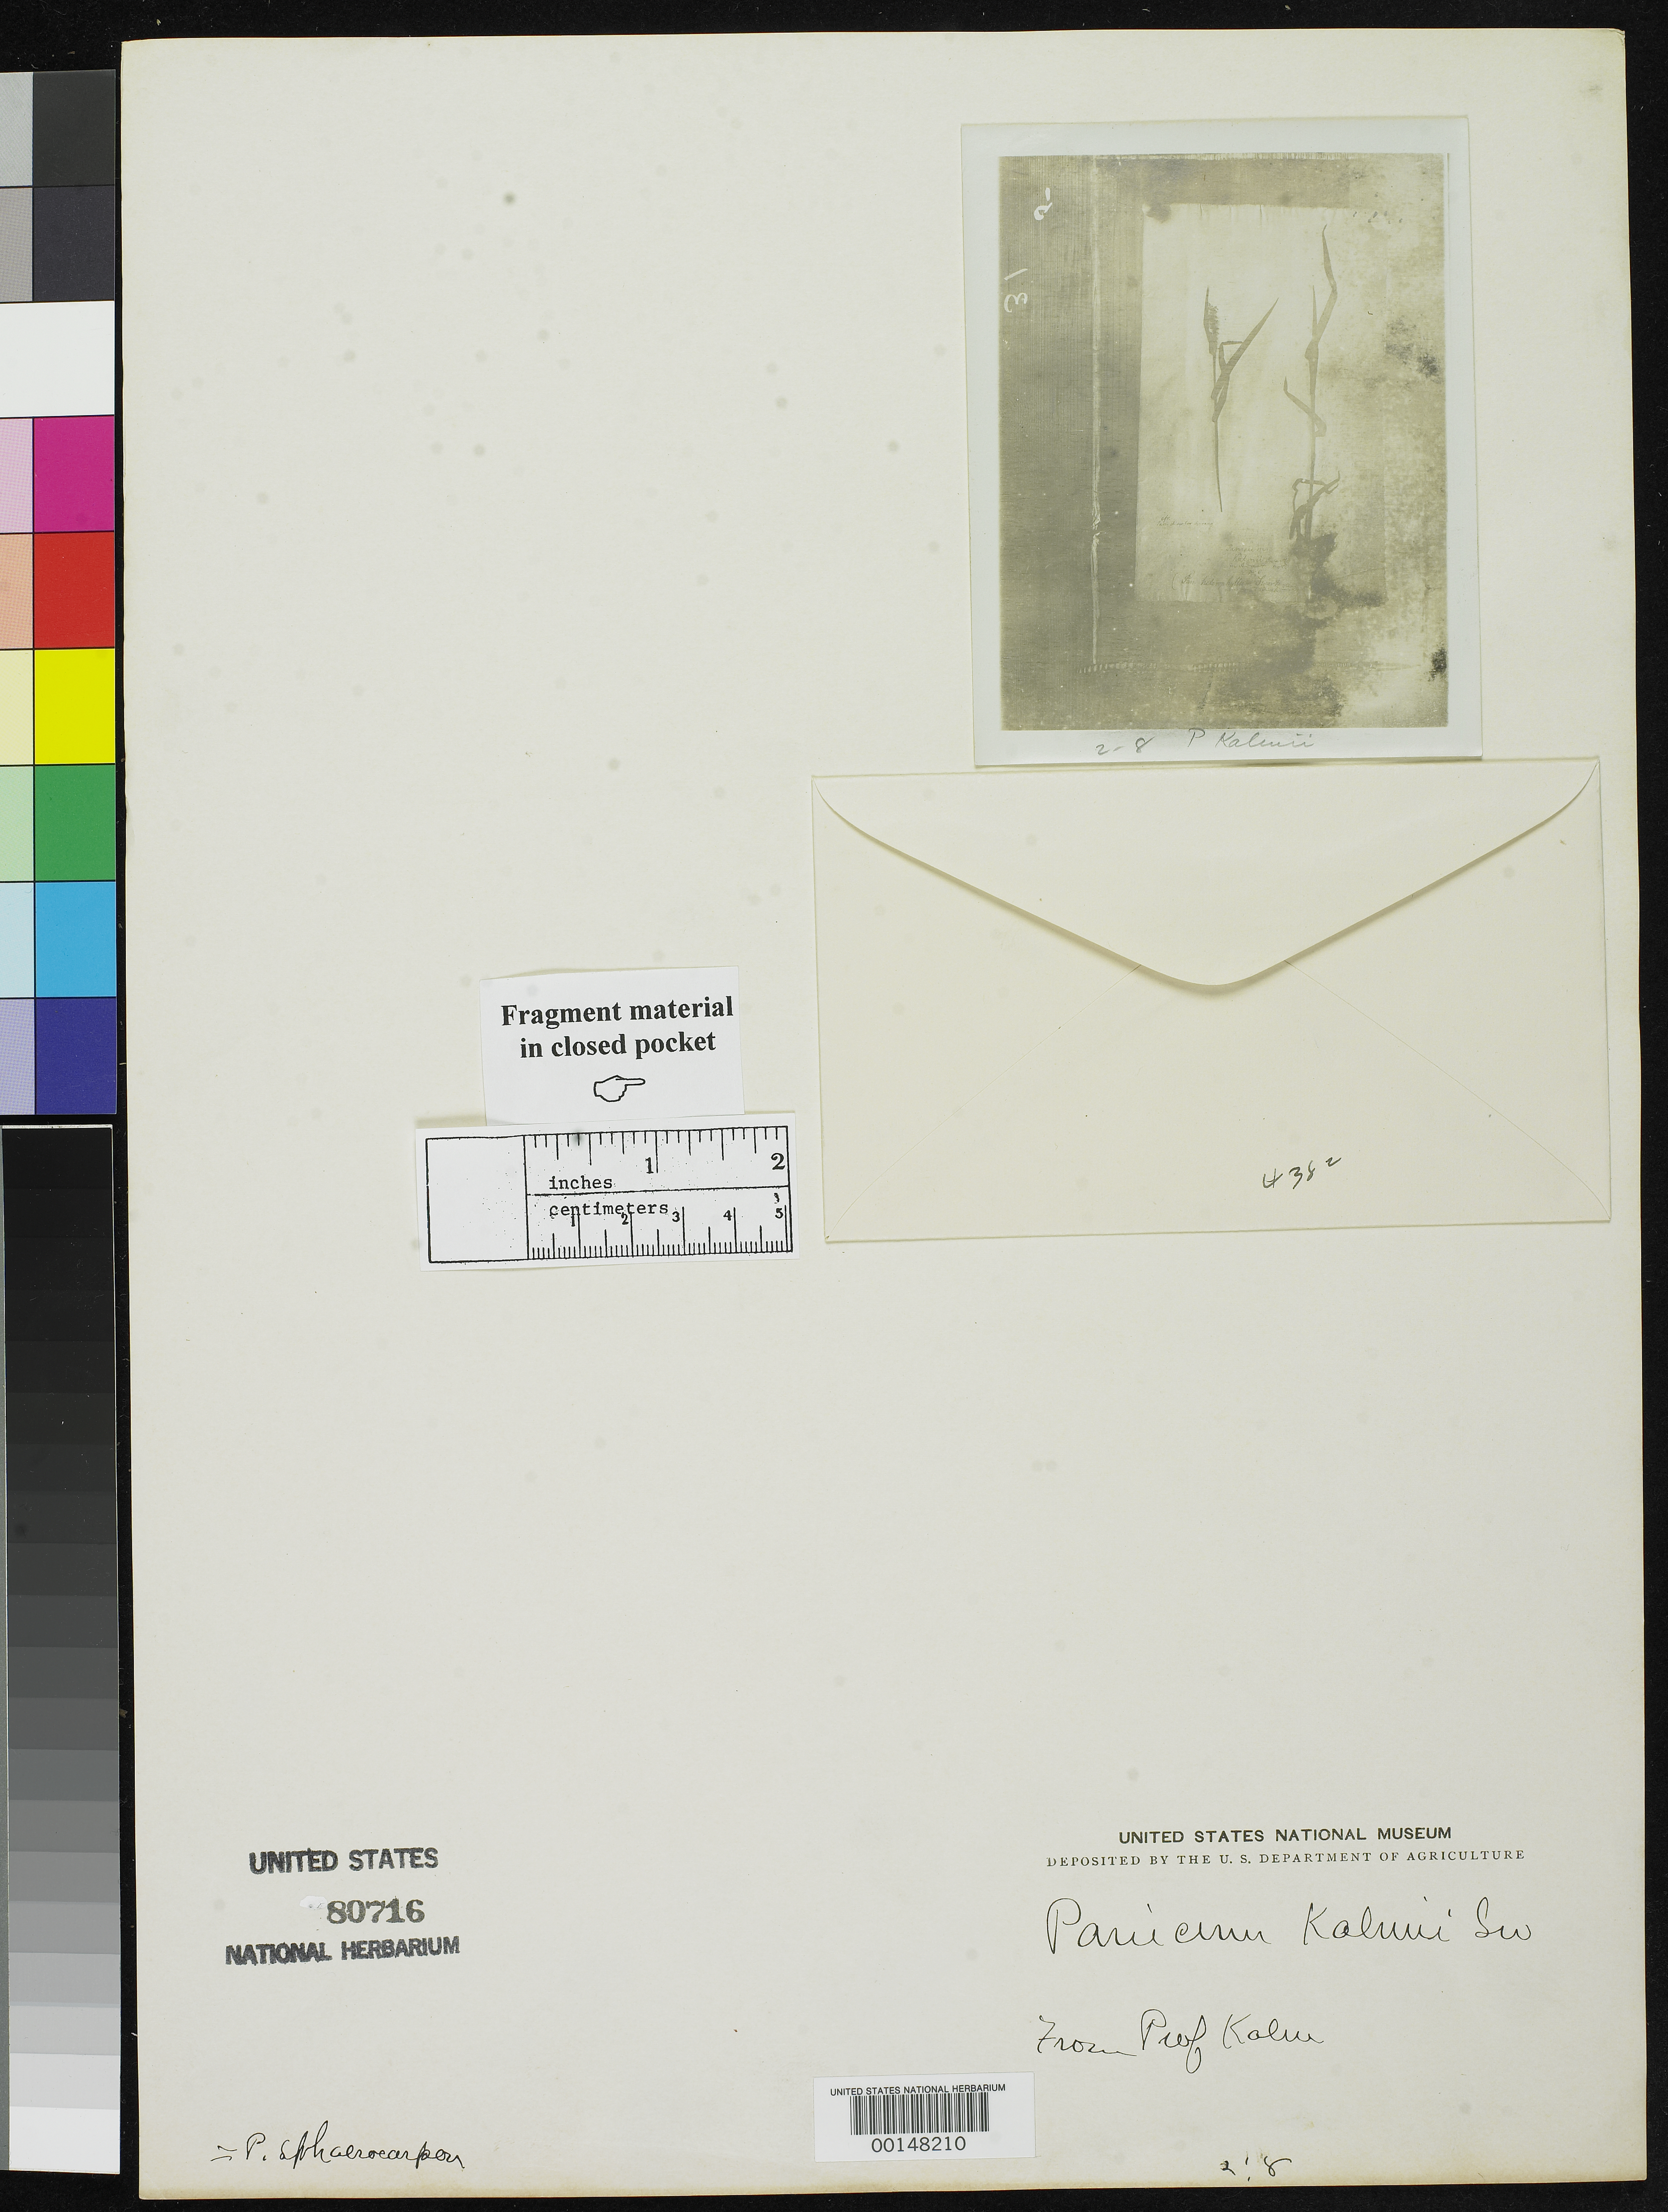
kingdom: Plantae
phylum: Tracheophyta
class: Liliopsida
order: Poales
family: Poaceae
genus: Panicum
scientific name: Panicum kalmii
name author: Sw. ex Wikstroem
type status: Type Fragment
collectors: P. Kalm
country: United States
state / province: Pennsylvania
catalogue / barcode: US 80716